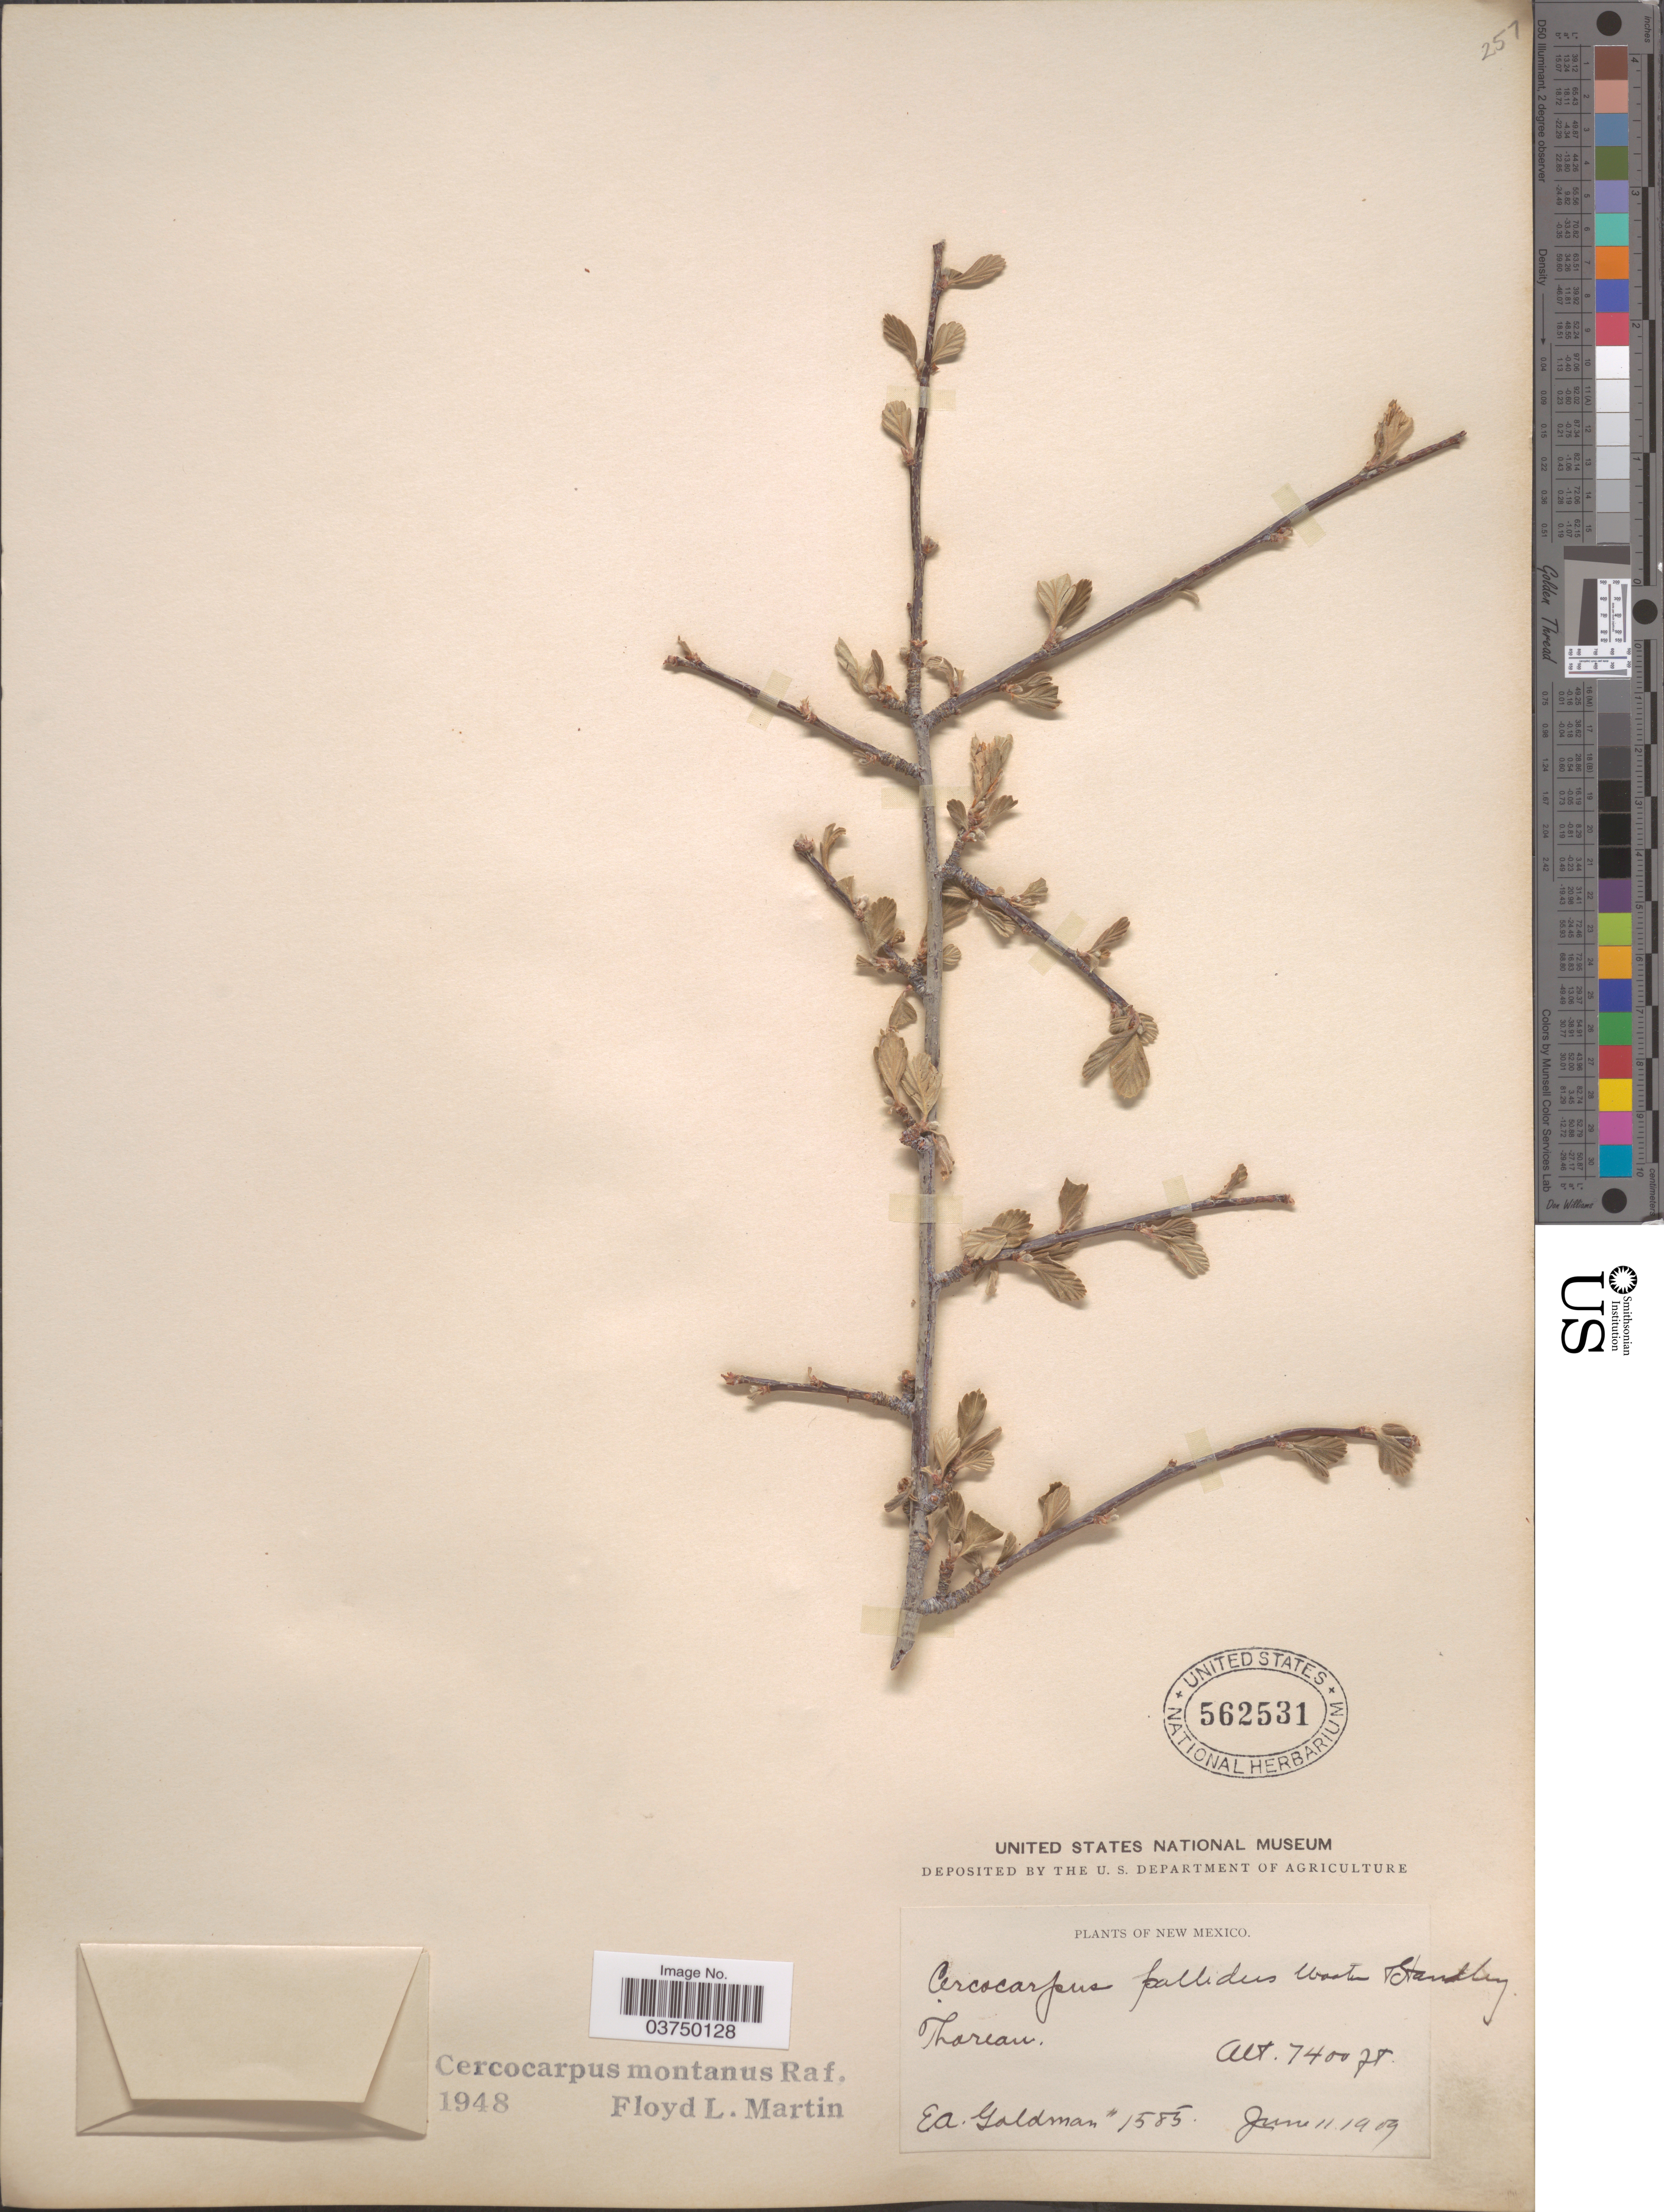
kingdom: Plantae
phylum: Tracheophyta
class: Magnoliopsida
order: Rosales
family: Rosaceae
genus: Cercocarpus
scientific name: Cercocarpus montanus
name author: Raf.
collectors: E. A. Goldman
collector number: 1585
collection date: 1909-06-11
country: United States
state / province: New Mexico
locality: Thoreau.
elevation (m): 2256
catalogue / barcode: US 562531